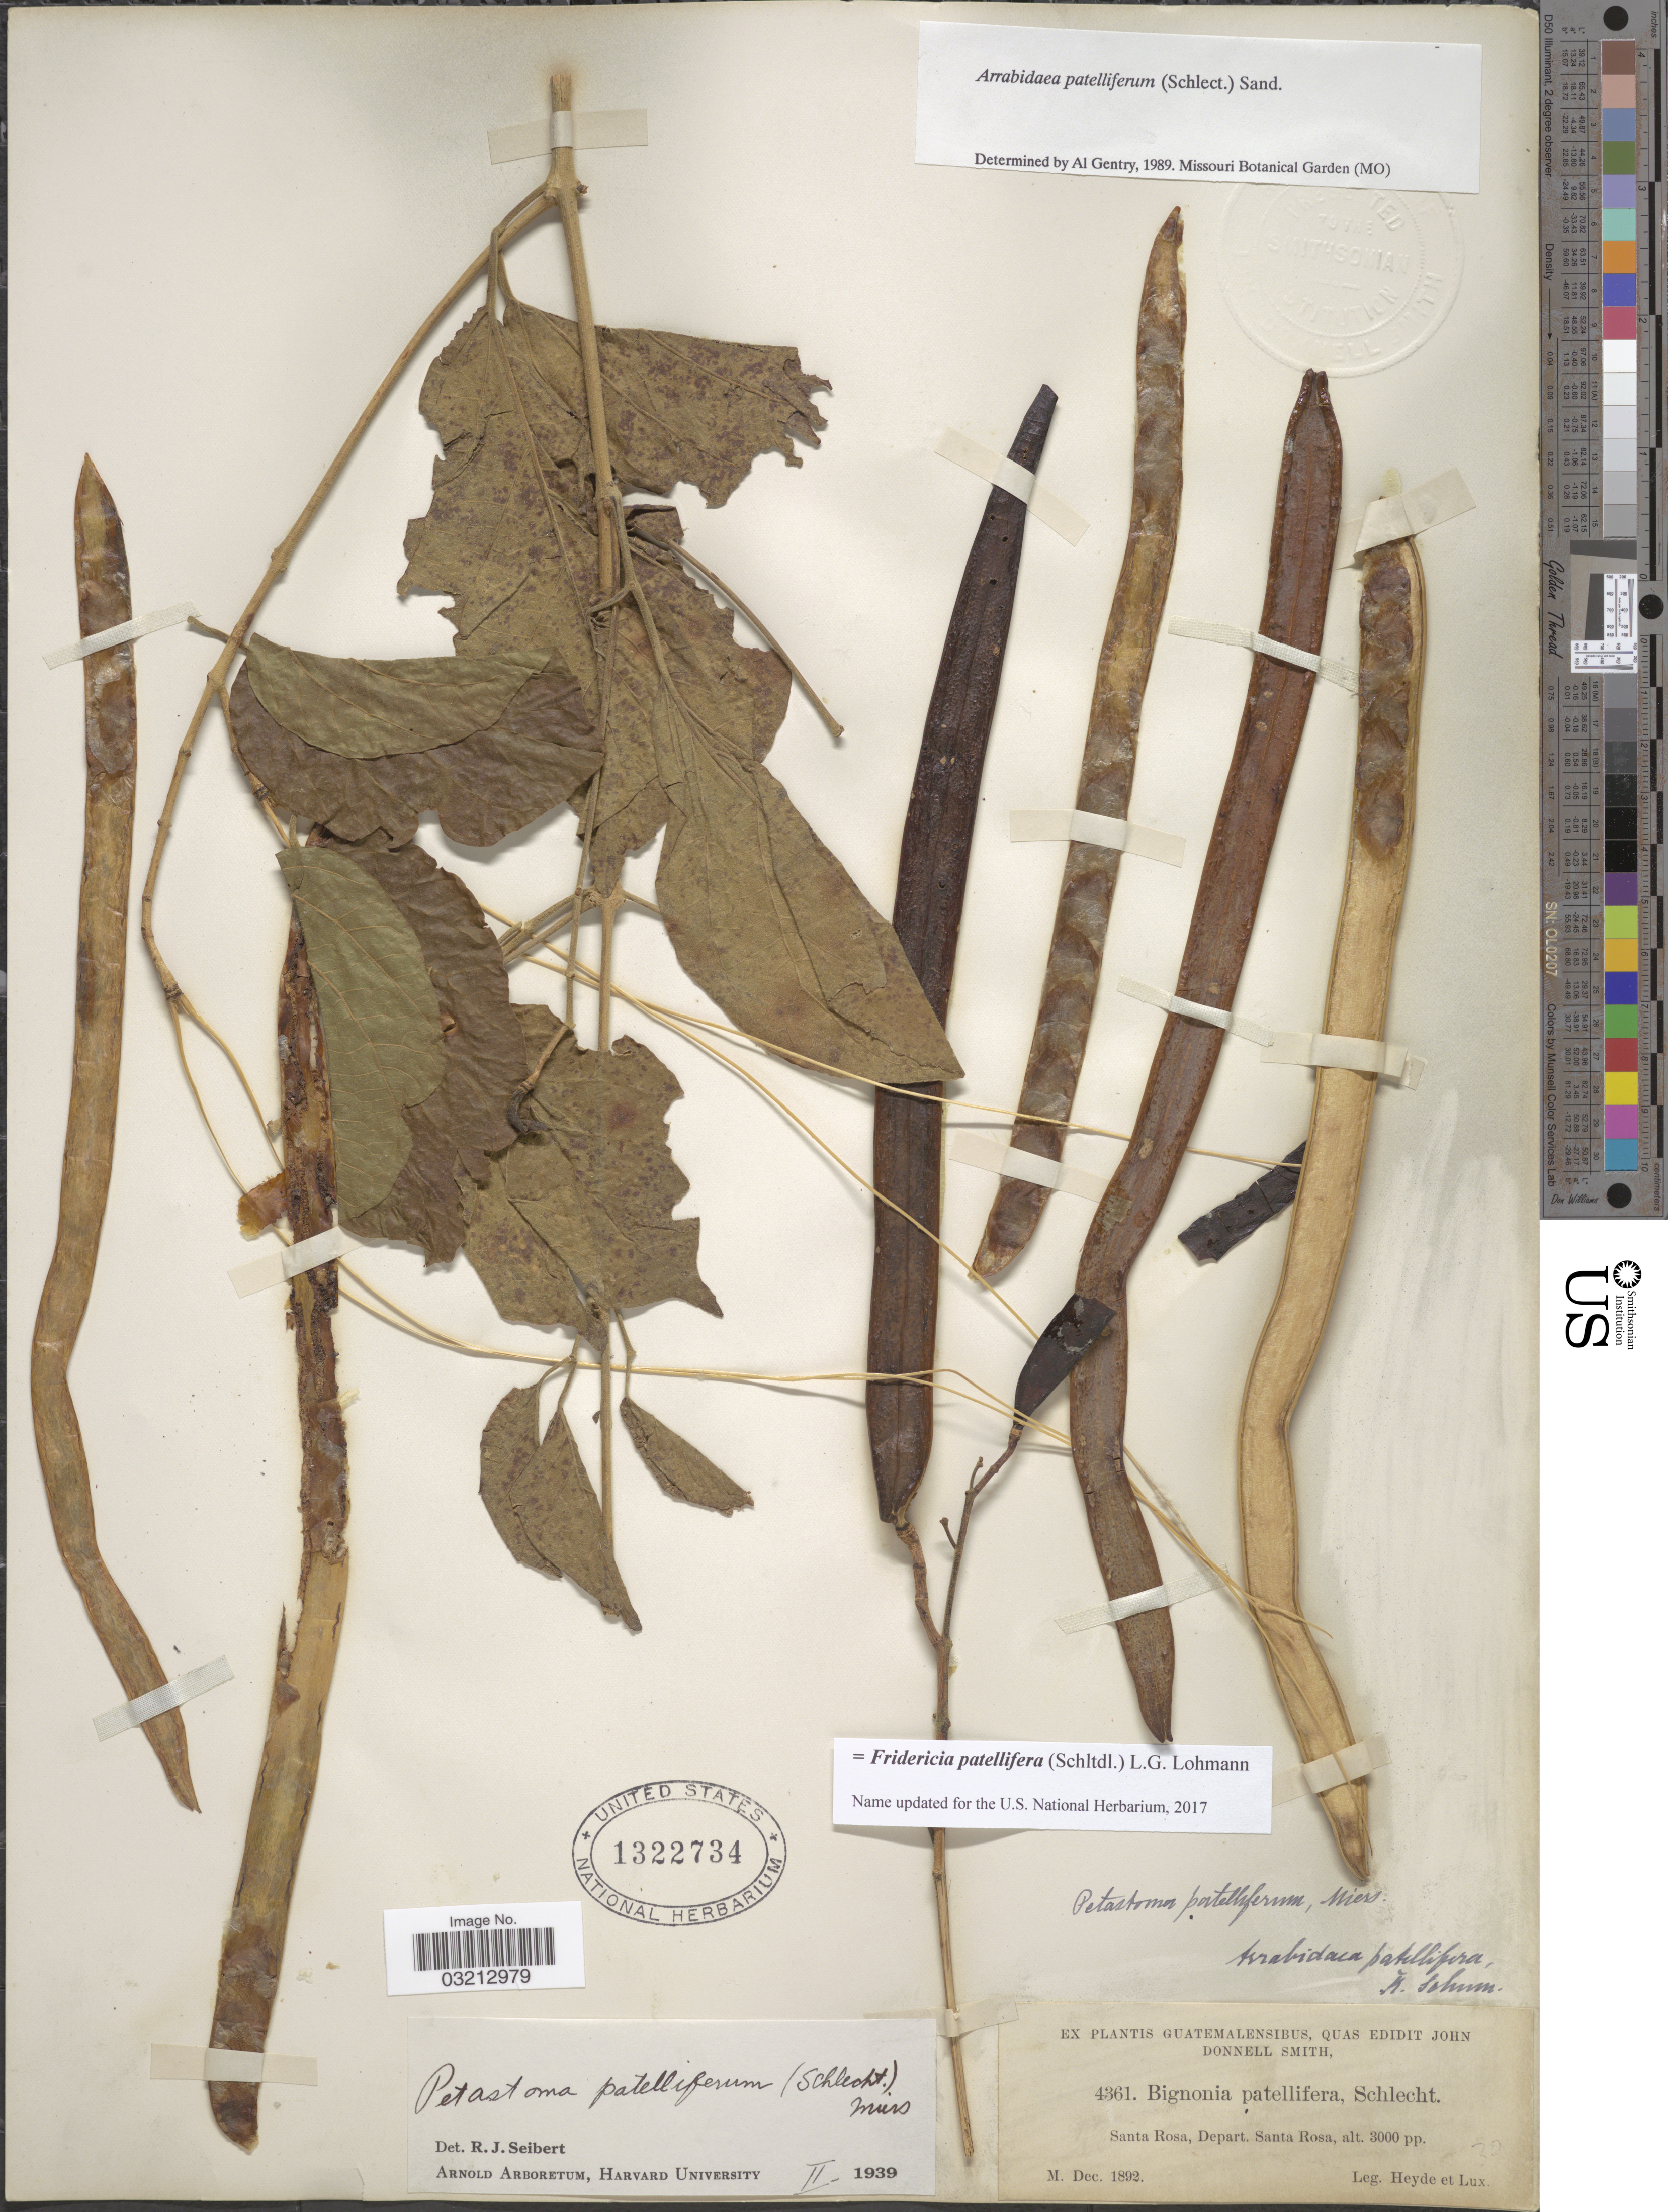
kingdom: Plantae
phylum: Tracheophyta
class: Magnoliopsida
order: Lamiales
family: Bignoniaceae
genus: Fridericia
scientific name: Fridericia patellifera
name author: (Schltdl.) L.G. Lohmann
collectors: Heyde & Lux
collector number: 4361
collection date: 1892-12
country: Guatemala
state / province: Santa Rosa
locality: Depart. Santa Rosa.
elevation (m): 914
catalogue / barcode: US 1322734